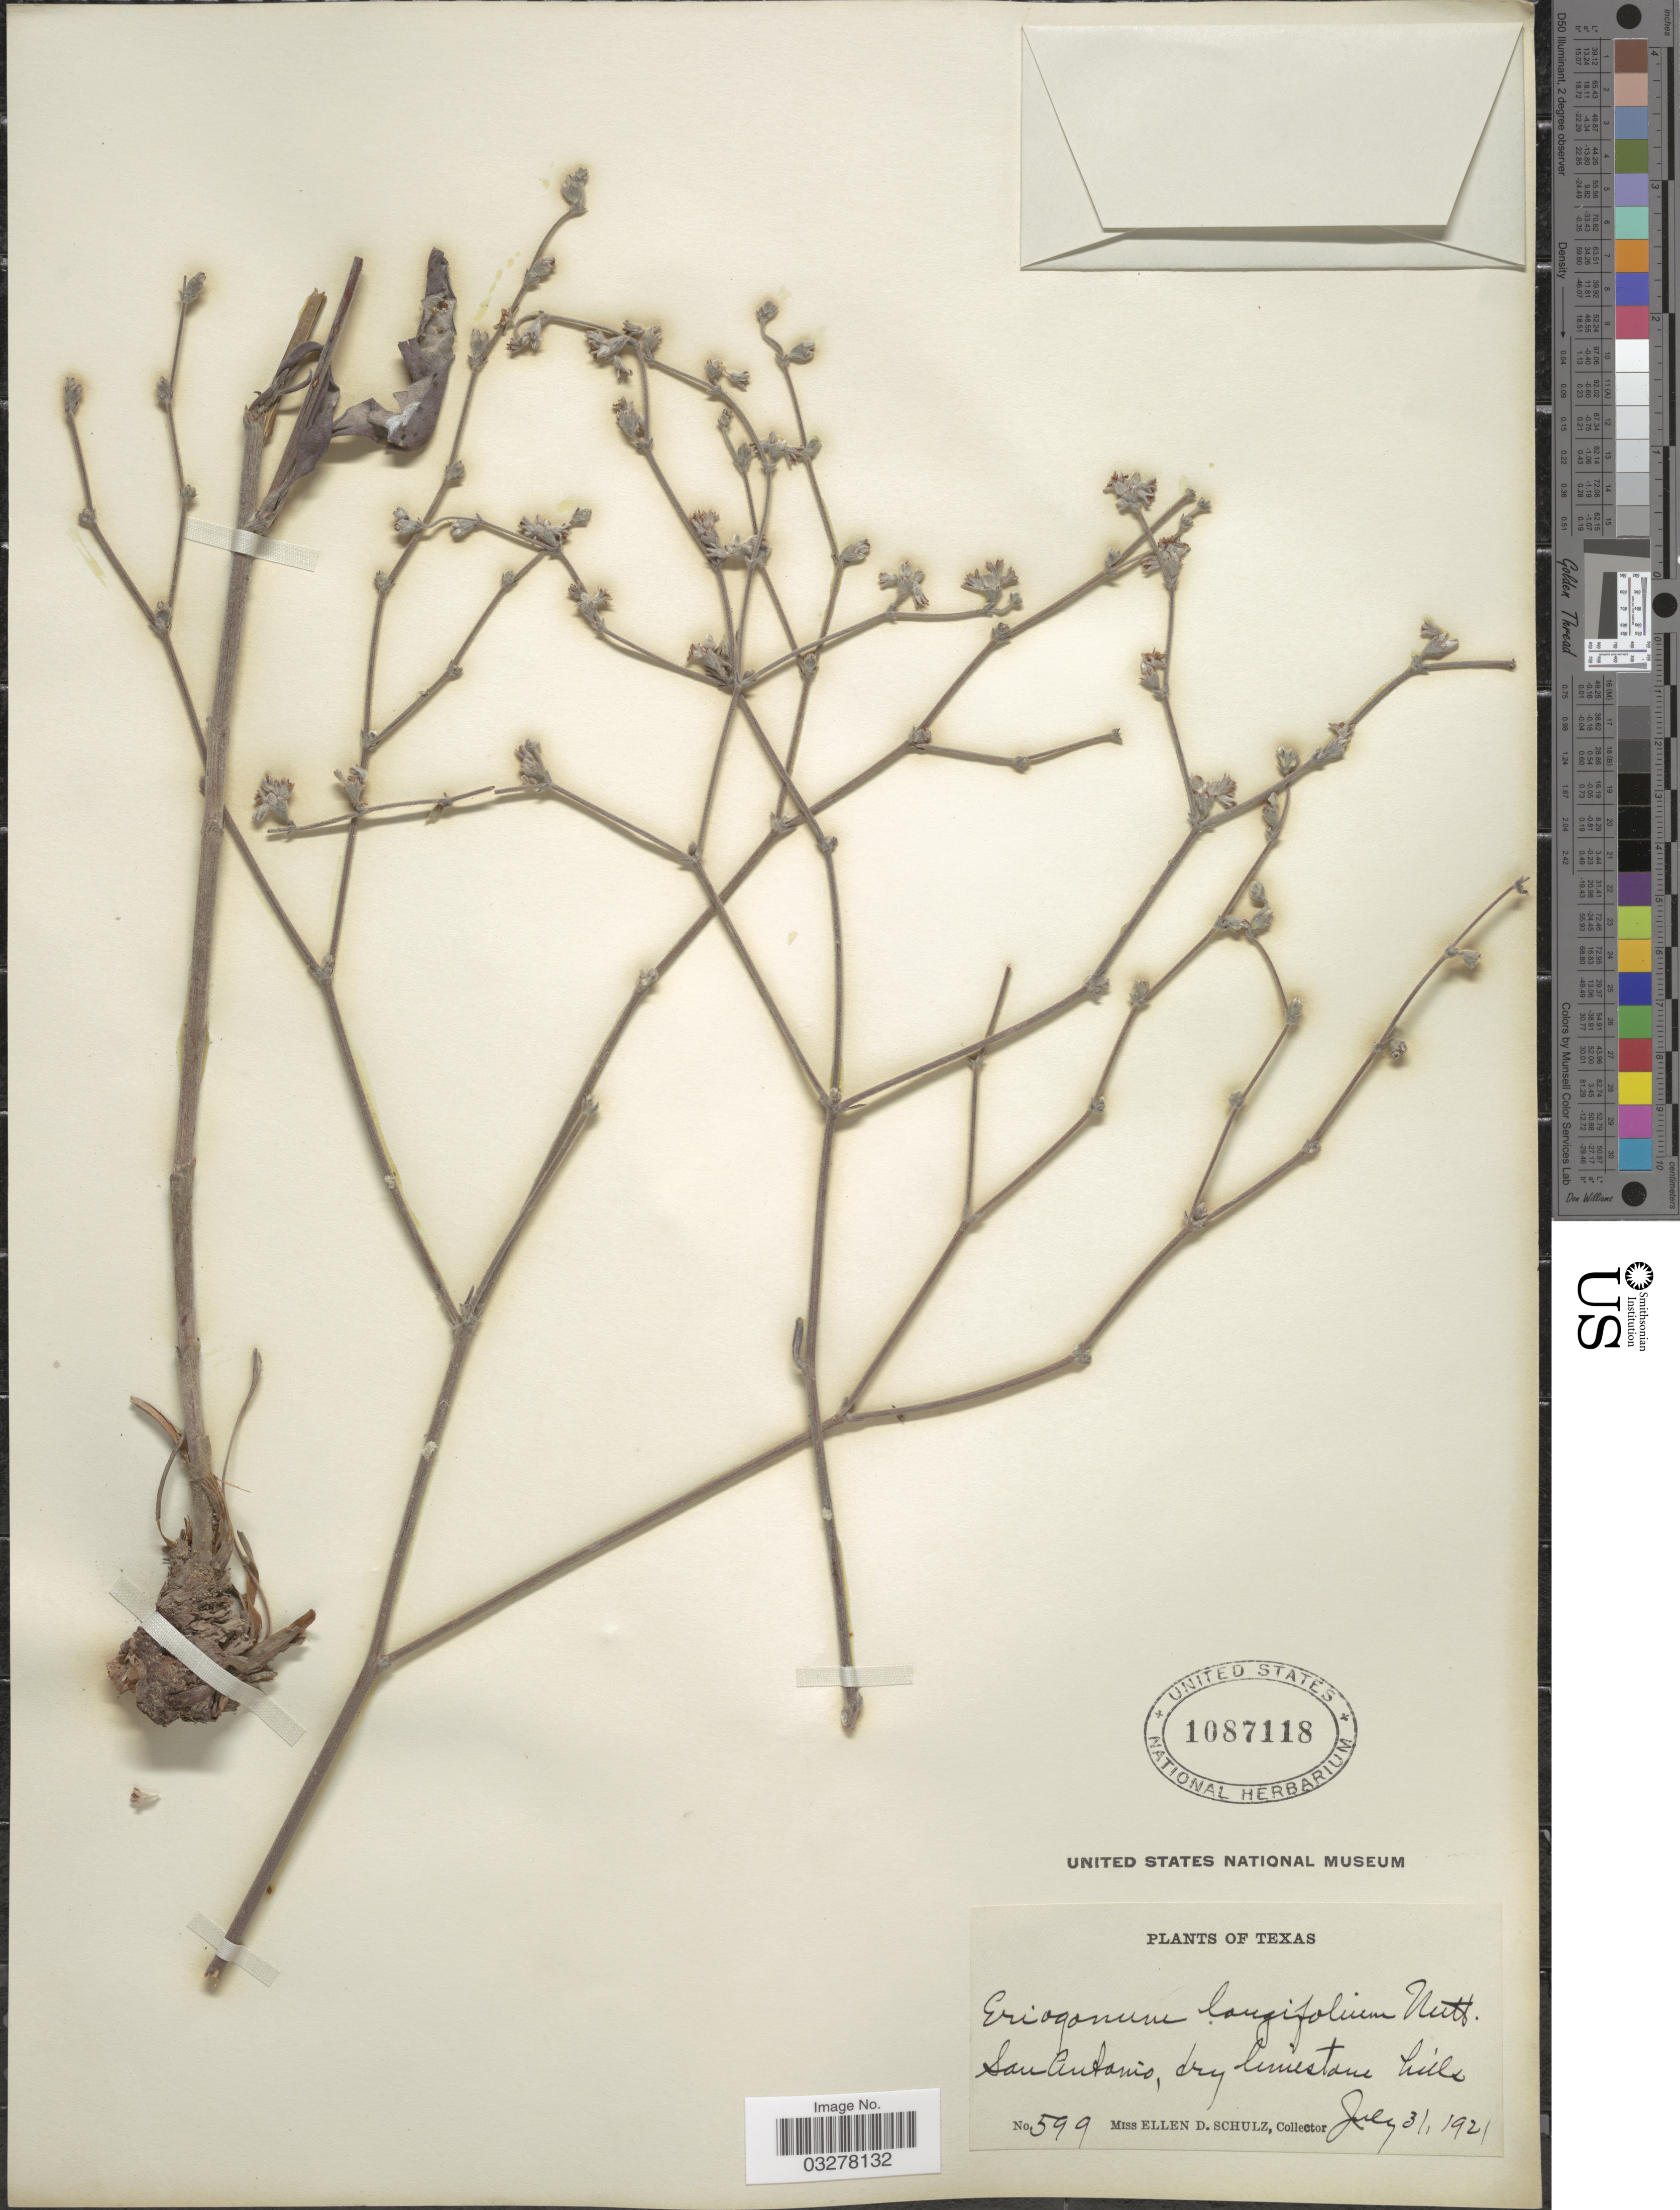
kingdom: Plantae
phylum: Tracheophyta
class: Magnoliopsida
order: Caryophyllales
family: Polygonaceae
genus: Eriogonum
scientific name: Eriogonum longifolium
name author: Nutt.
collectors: E. D. Schulz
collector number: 599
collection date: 1921-07-31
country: United States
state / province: Texas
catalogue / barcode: US 1087118